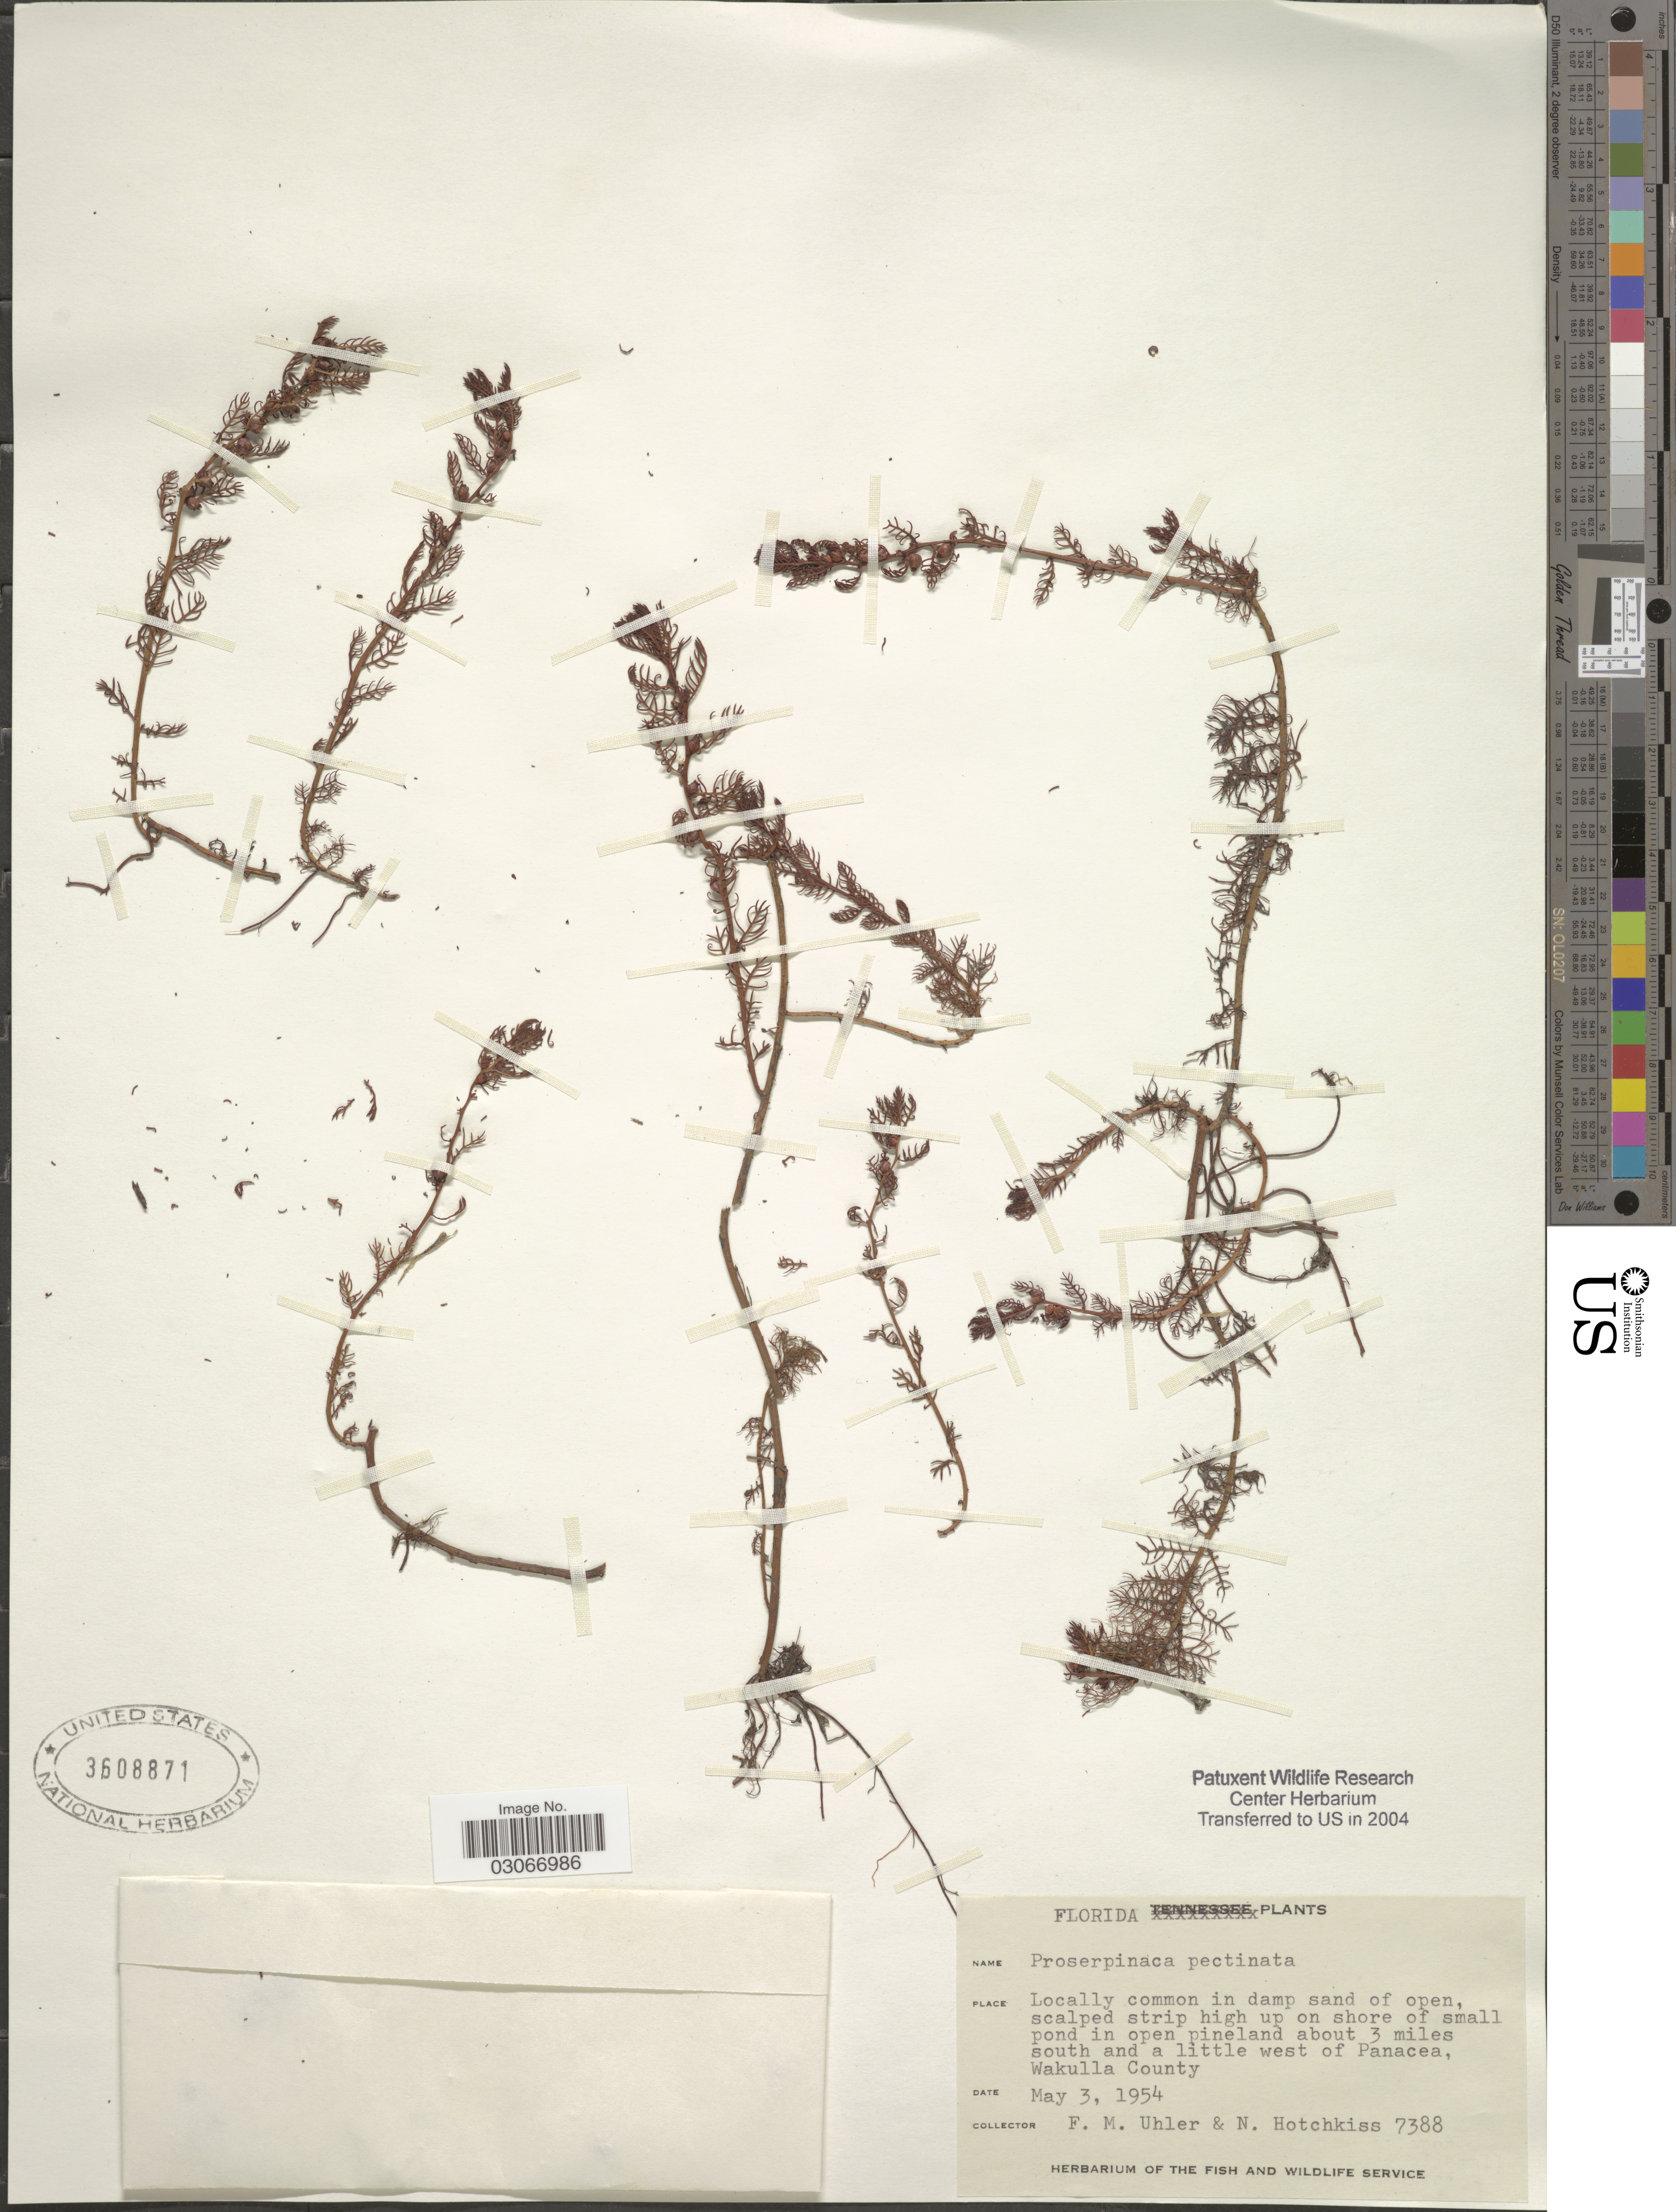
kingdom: Plantae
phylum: Tracheophyta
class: Magnoliopsida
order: Saxifragales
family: Haloragaceae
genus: Proserpinaca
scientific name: Proserpinaca pectinata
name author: Lam.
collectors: F. M. Uhler & N. Hotchkiss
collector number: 7388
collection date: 1954-05-03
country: United States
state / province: Florida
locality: Scalped strip high up on shore of small pond in open pineland about 3 miles south and a little west of Panacea, Wakulla County.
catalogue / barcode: US 3608871